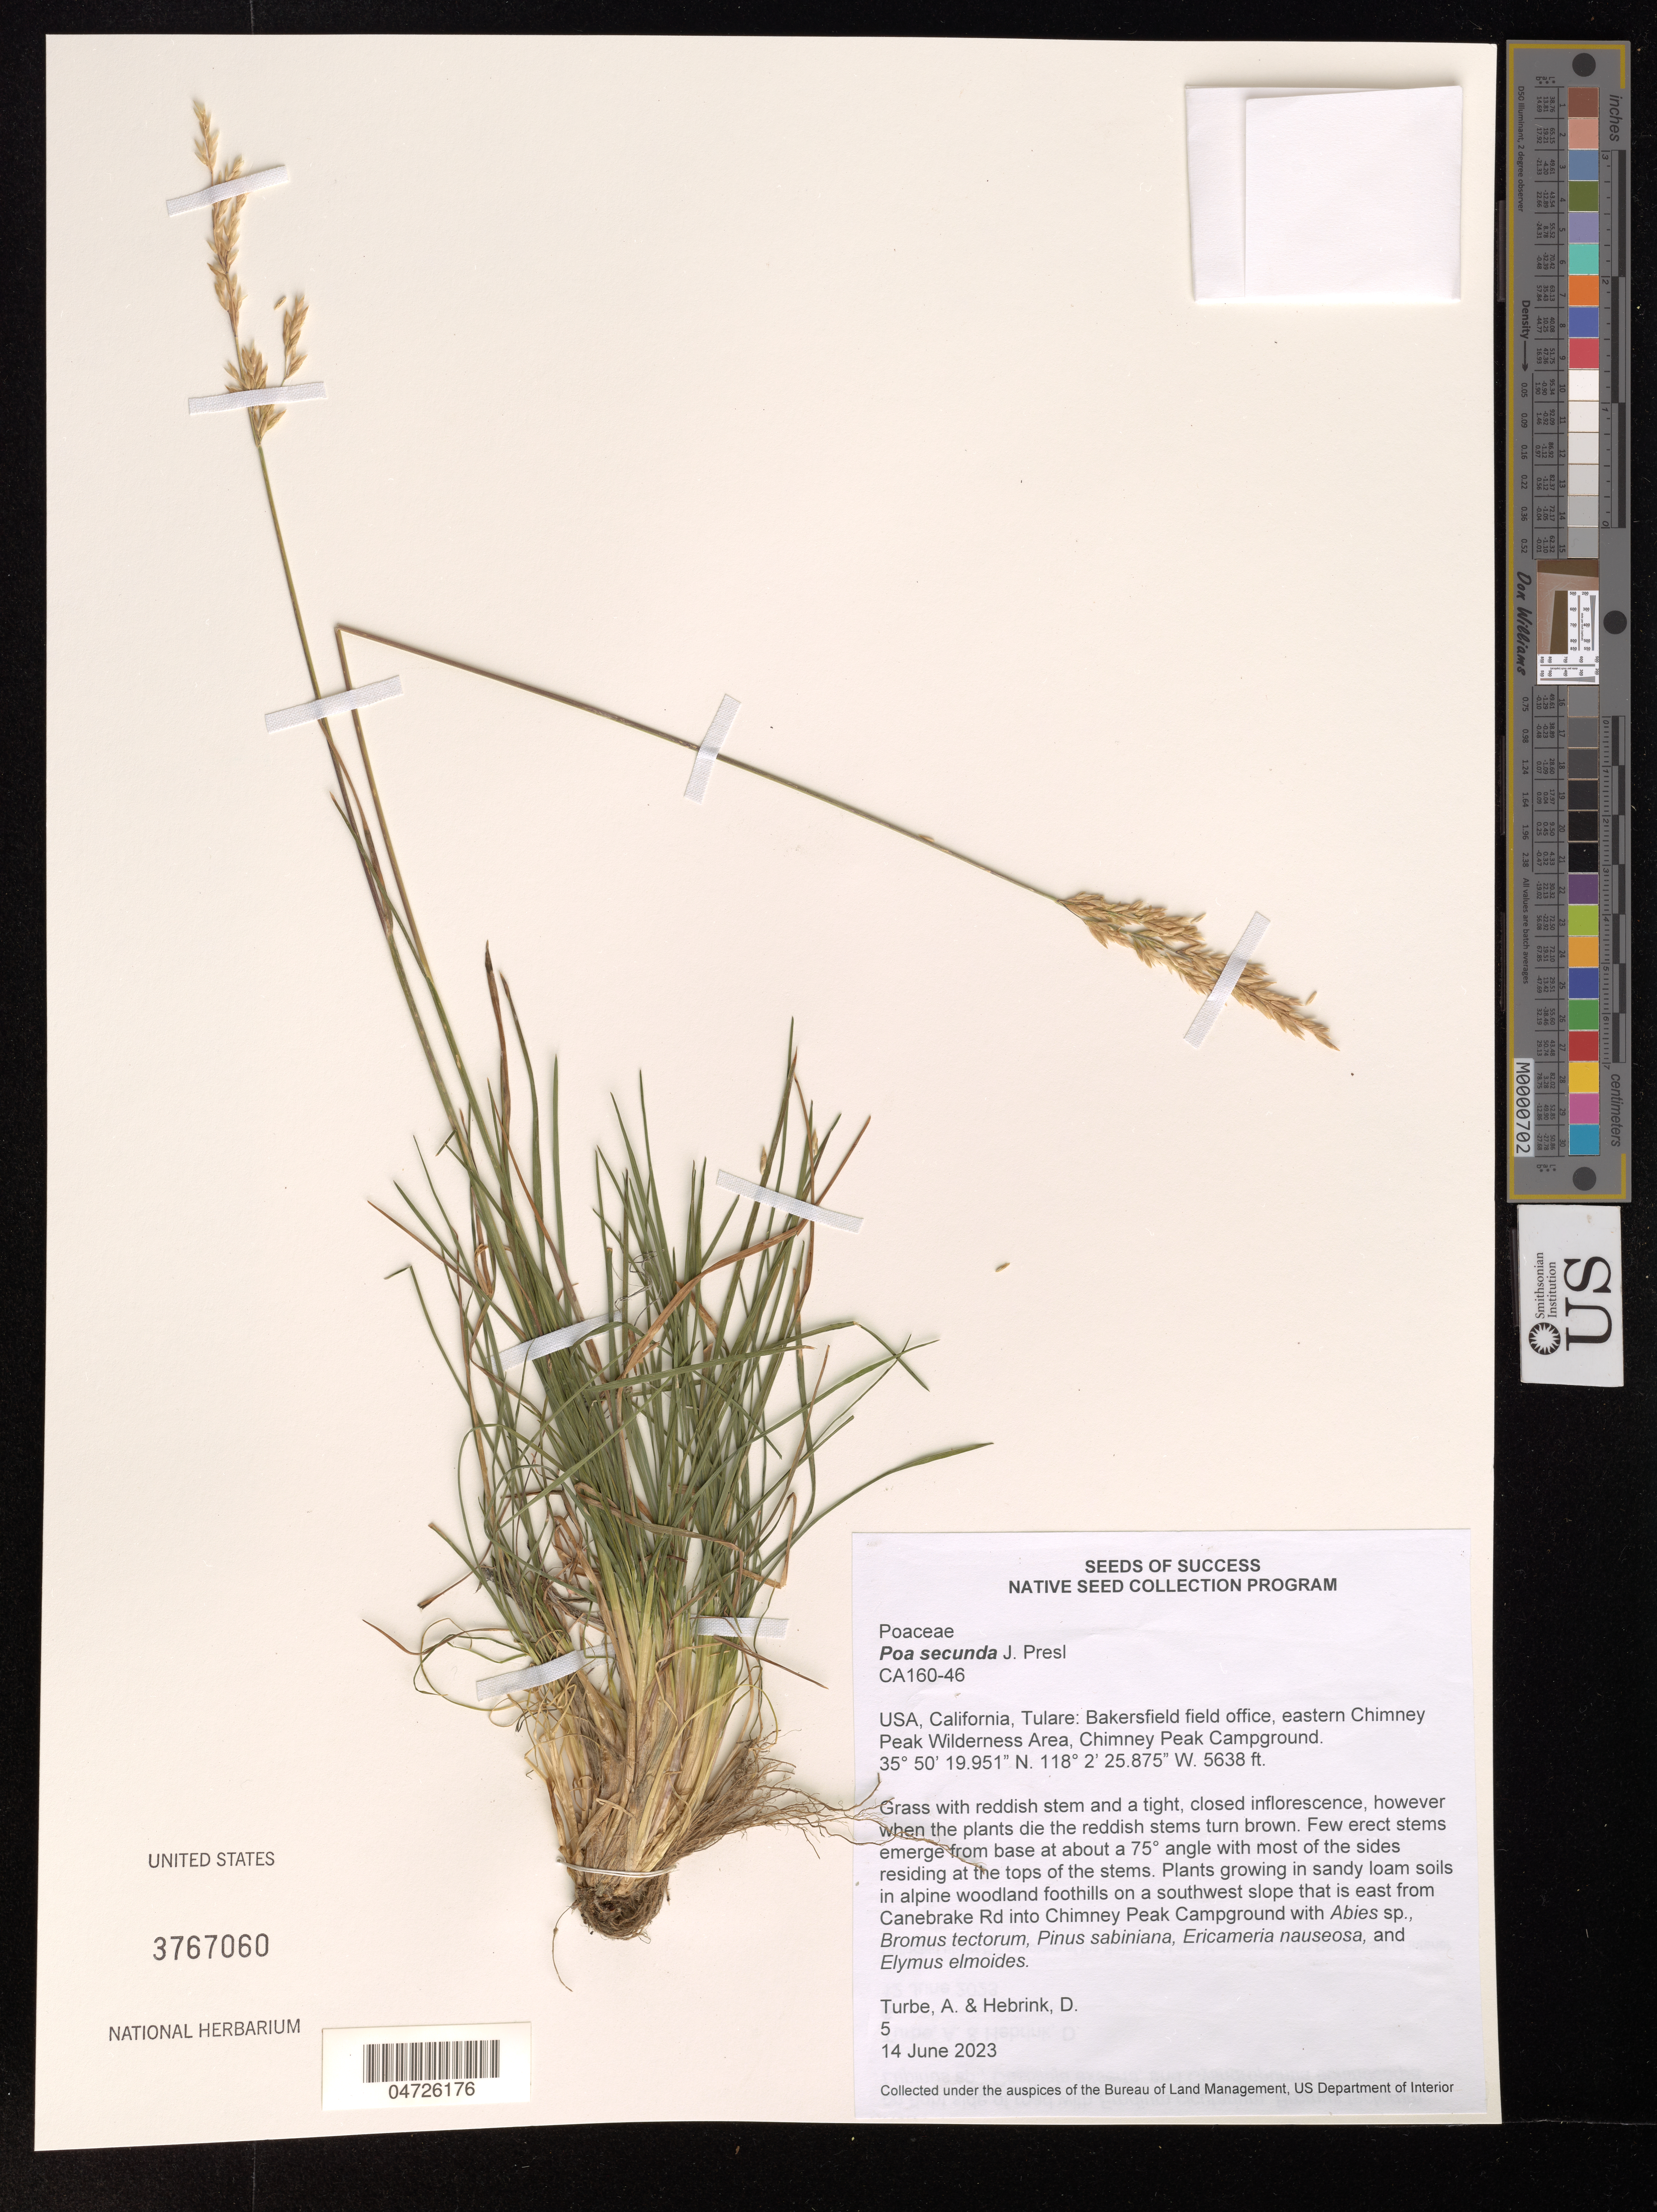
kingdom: Plantae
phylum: Tracheophyta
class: Liliopsida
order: Poales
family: Poaceae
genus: Poa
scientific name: Poa secunda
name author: J. Presl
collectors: A. Turbe & D. Hebrink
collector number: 5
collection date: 2023-06-14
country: United States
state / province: California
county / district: Tulare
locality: Tulare: Bakersfield field office, eastern Chimney Peak Wilderness Area, Chimney Peak Campground. Plants growing in sandy loam soils in alpine woodland foothills on a southwest slope that is east from Canebrake Rd into Chimney Peak Campground.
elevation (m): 1718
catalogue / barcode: US 3767060